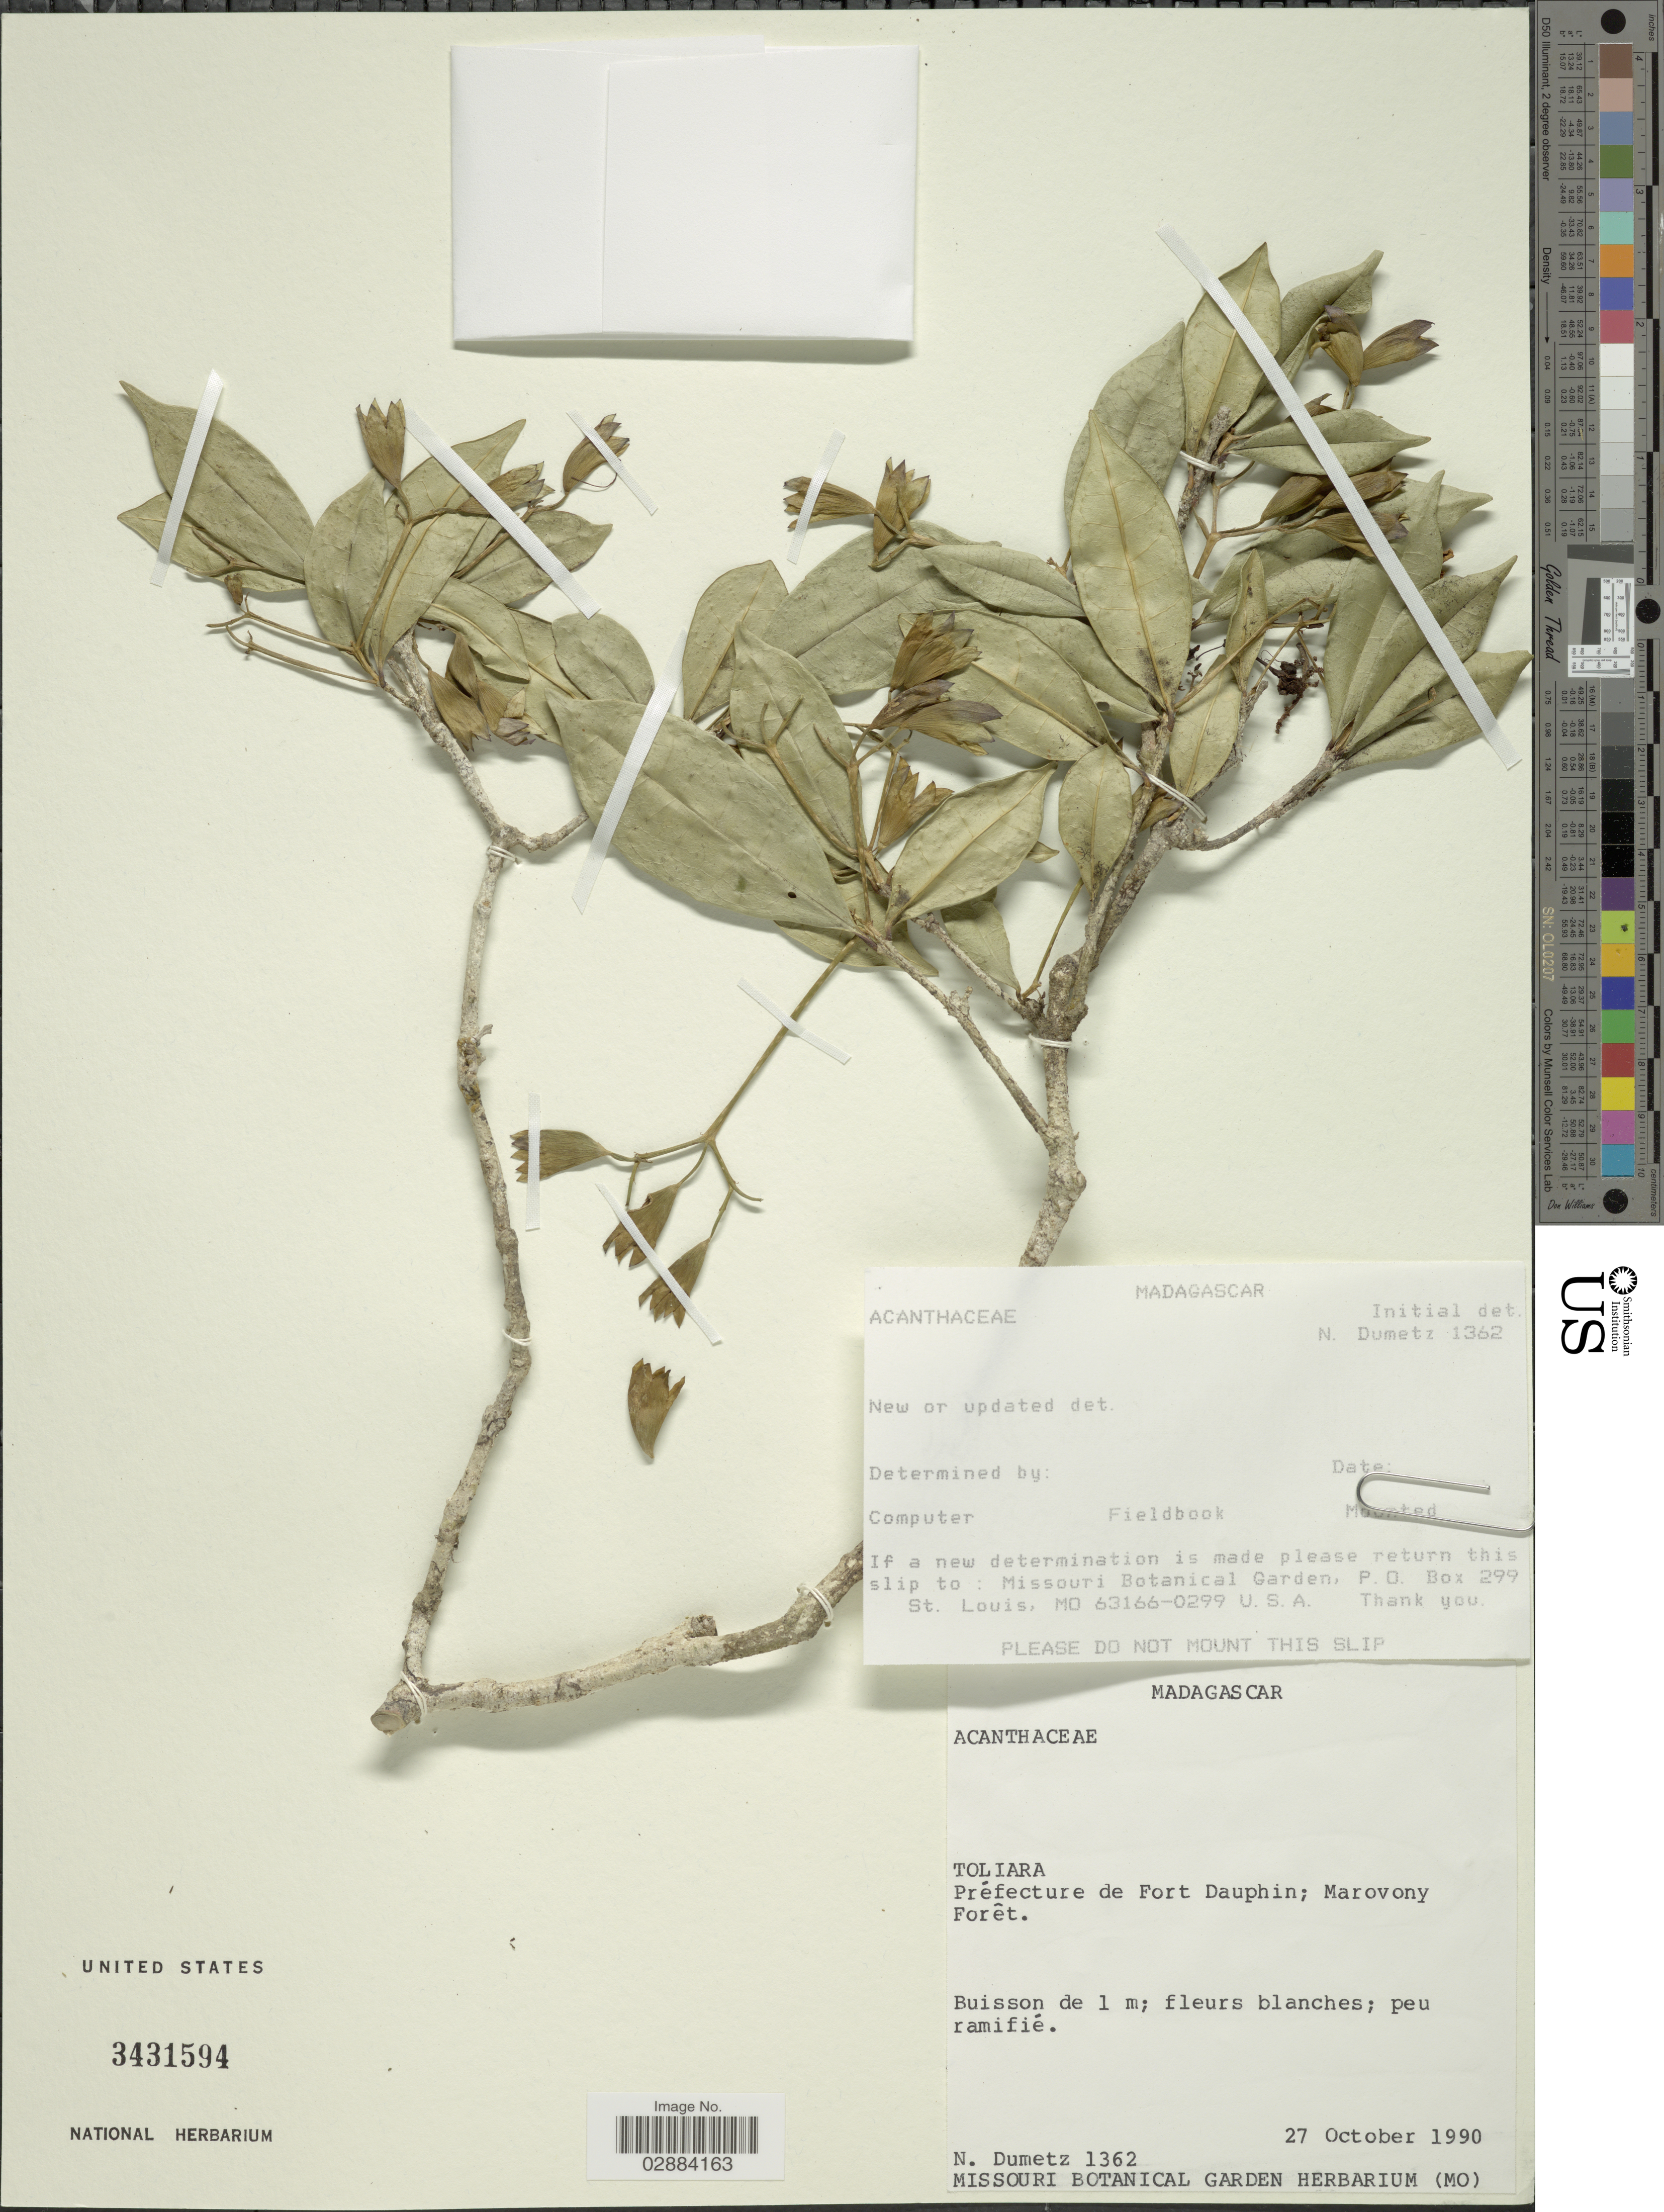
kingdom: Plantae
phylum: Tracheophyta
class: Magnoliopsida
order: Lamiales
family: Acanthaceae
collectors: N. Dumetz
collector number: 1362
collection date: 1990-10-27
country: Madagascar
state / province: Anosy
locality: Préfecture de Fort Dauphin; Marovony Forêt.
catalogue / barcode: US 3431594